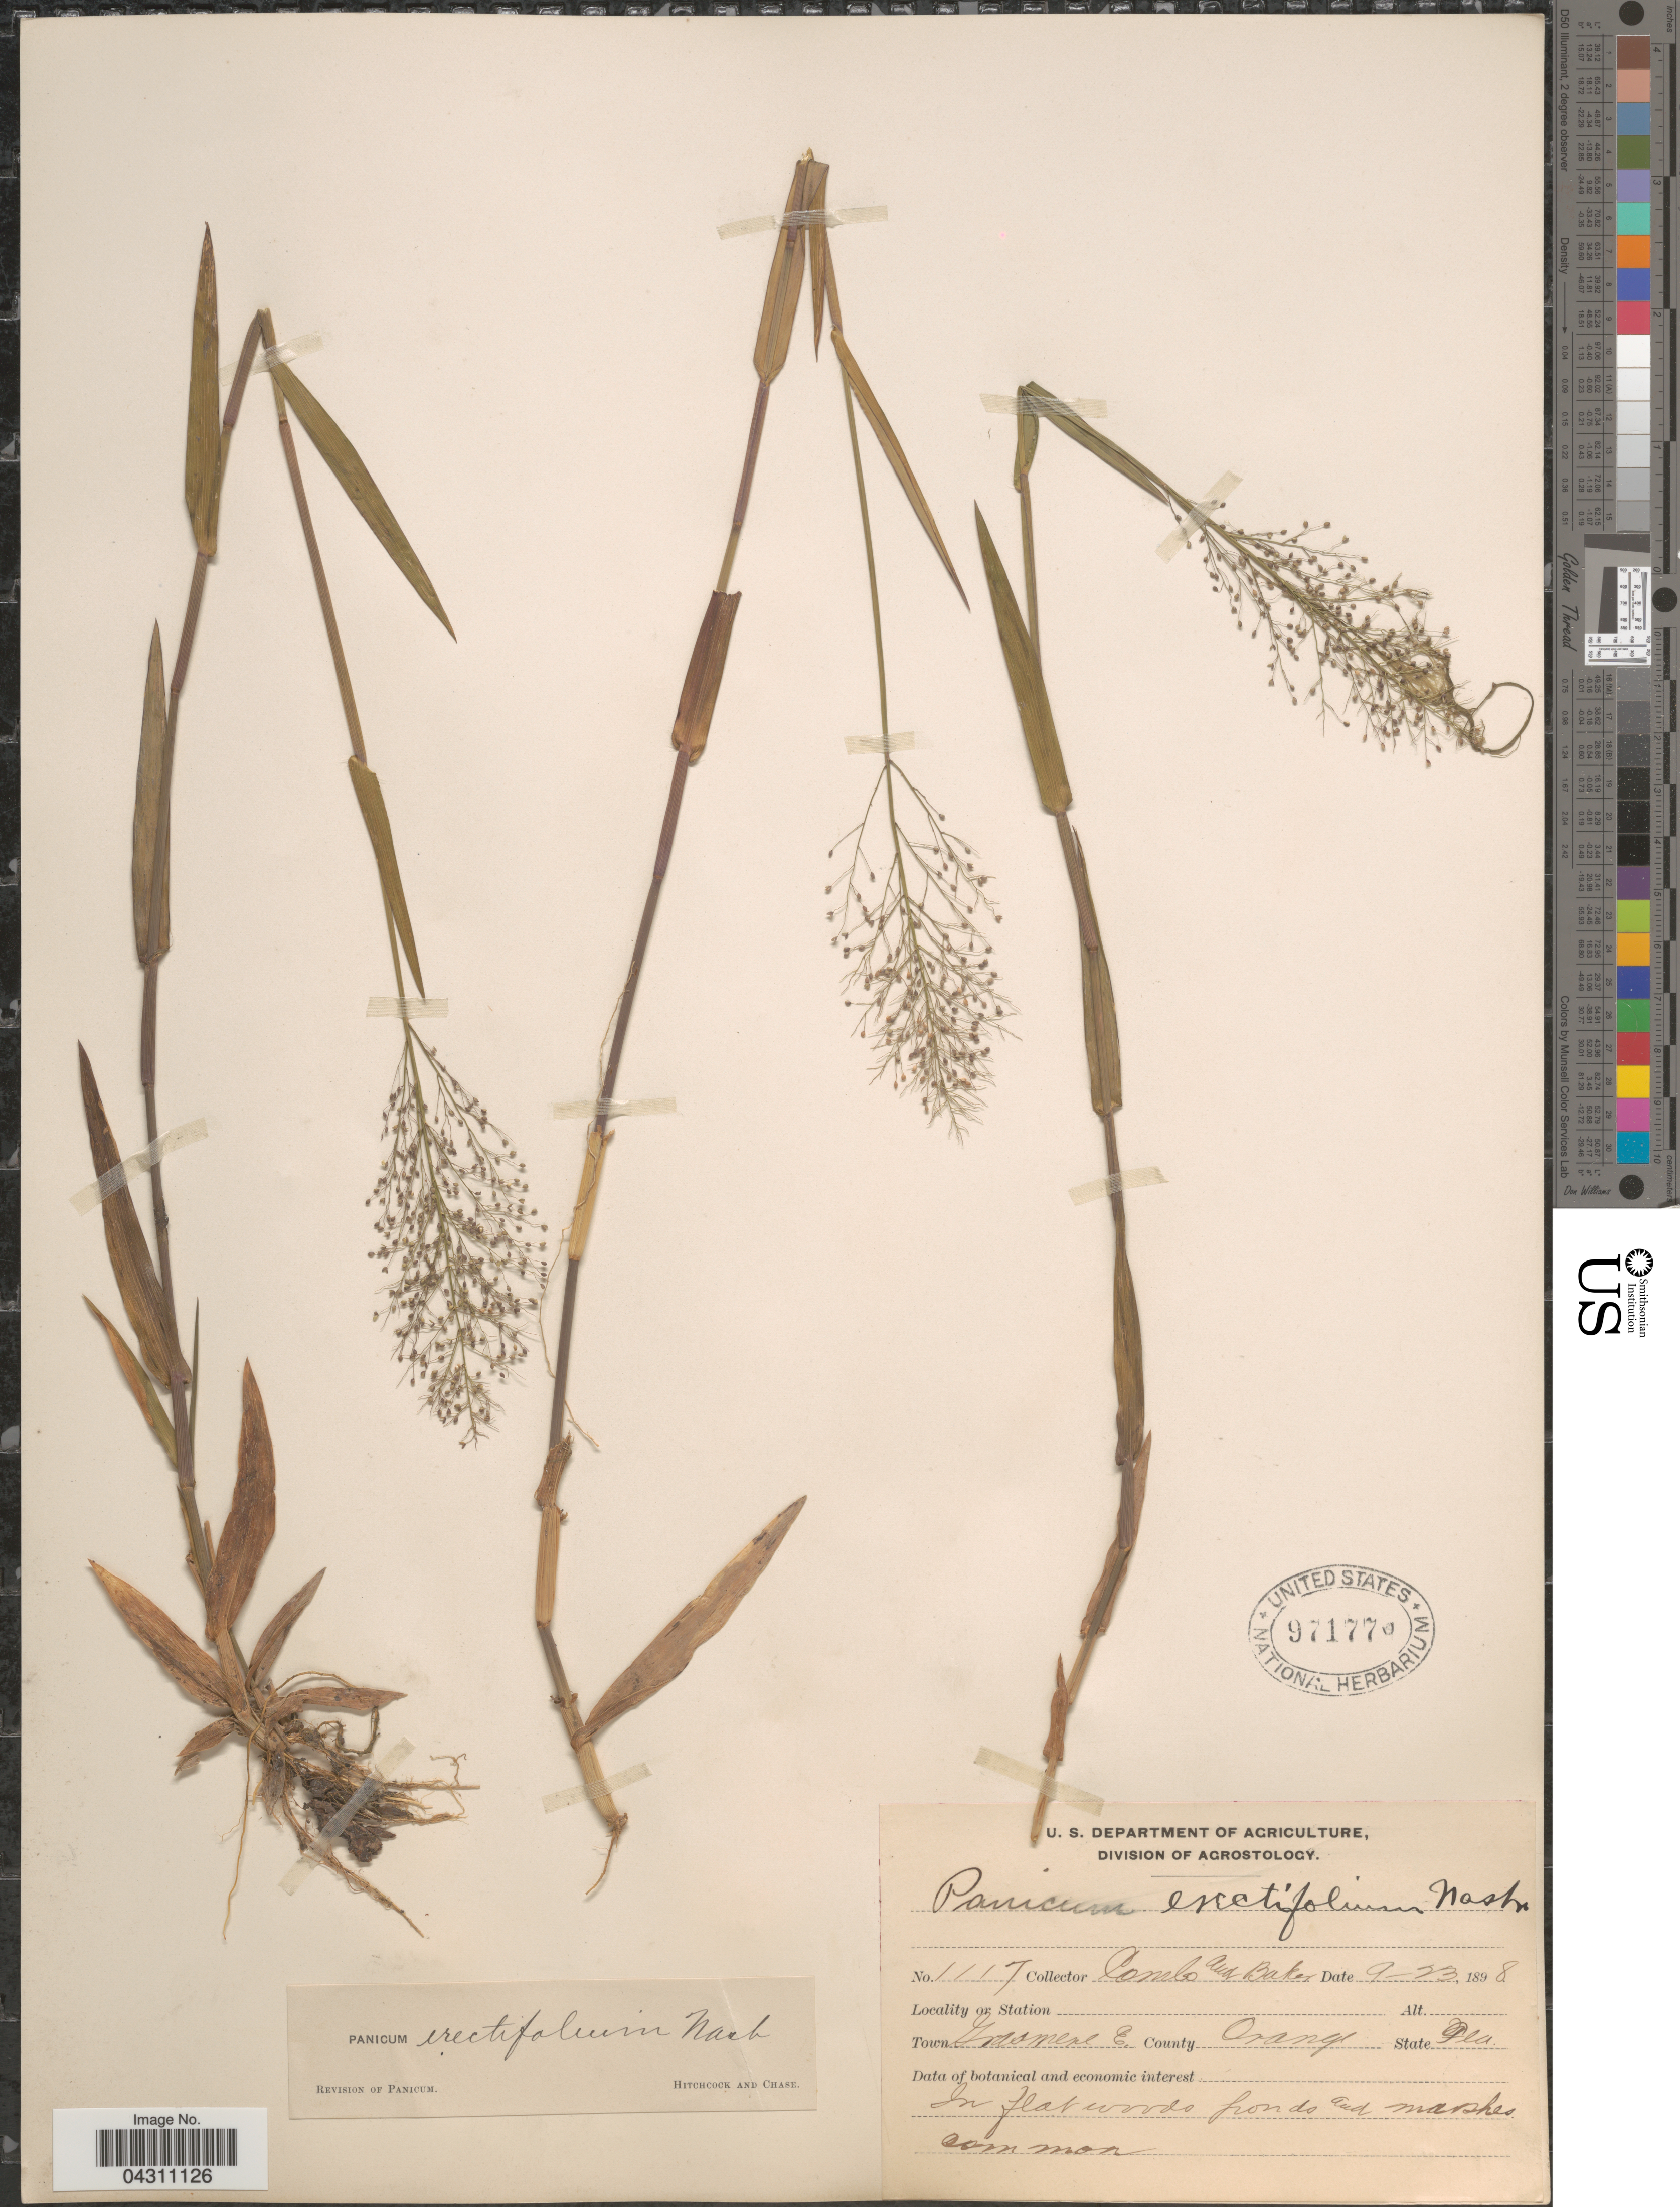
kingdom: Plantae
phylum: Tracheophyta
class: Liliopsida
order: Poales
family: Poaceae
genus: Dichanthelium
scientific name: Dichanthelium sphaerocarpon var. floridanum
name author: (Vasey) Davidse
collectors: -. Combs & -- Baker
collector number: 1117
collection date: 1898-09-23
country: United States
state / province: Florida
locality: Town Grasmere E. County Orange. In flat woods ponds and marshes.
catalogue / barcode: US 971770